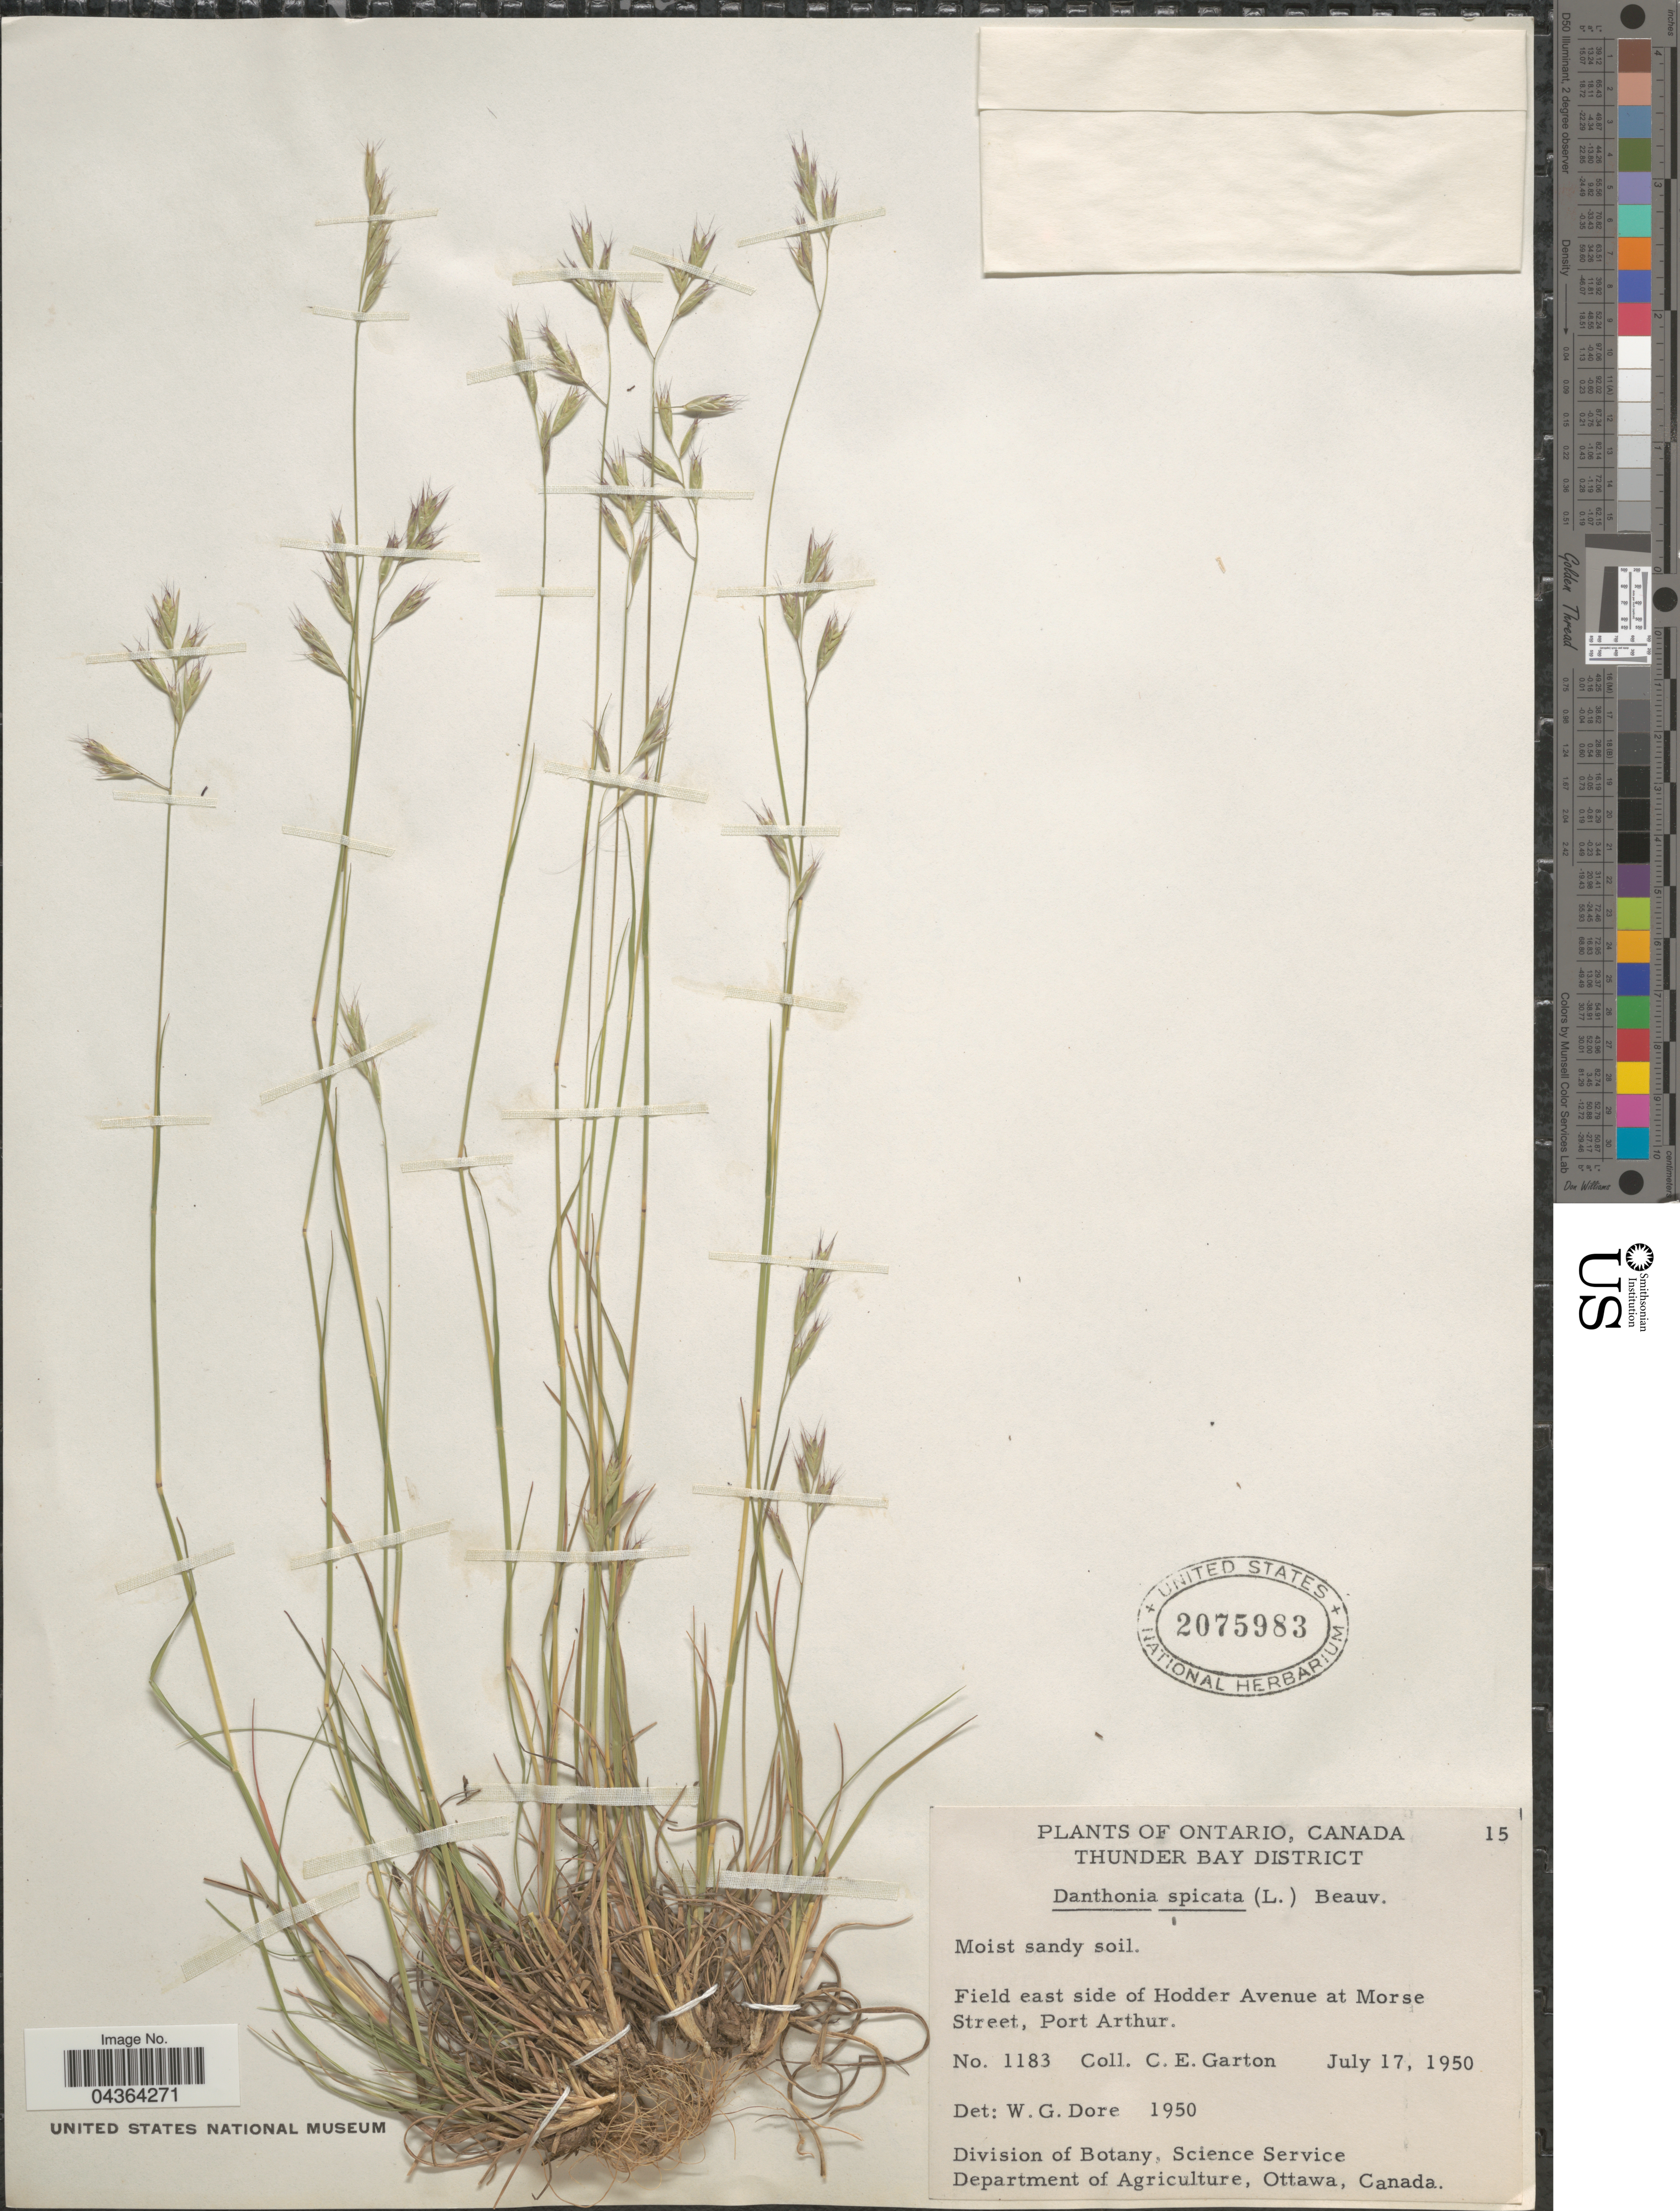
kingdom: Plantae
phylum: Tracheophyta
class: Liliopsida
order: Poales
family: Poaceae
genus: Danthonia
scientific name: Danthonia spicata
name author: (L.) P. Beauv. ex Roem. & Schult.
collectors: C. E. Garton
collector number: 1183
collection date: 1950-07-17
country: Canada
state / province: Ontario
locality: Thunder Bay District. Field east side of Hodder Avenue at Morse Street, Port Arthur.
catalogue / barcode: US 2075983